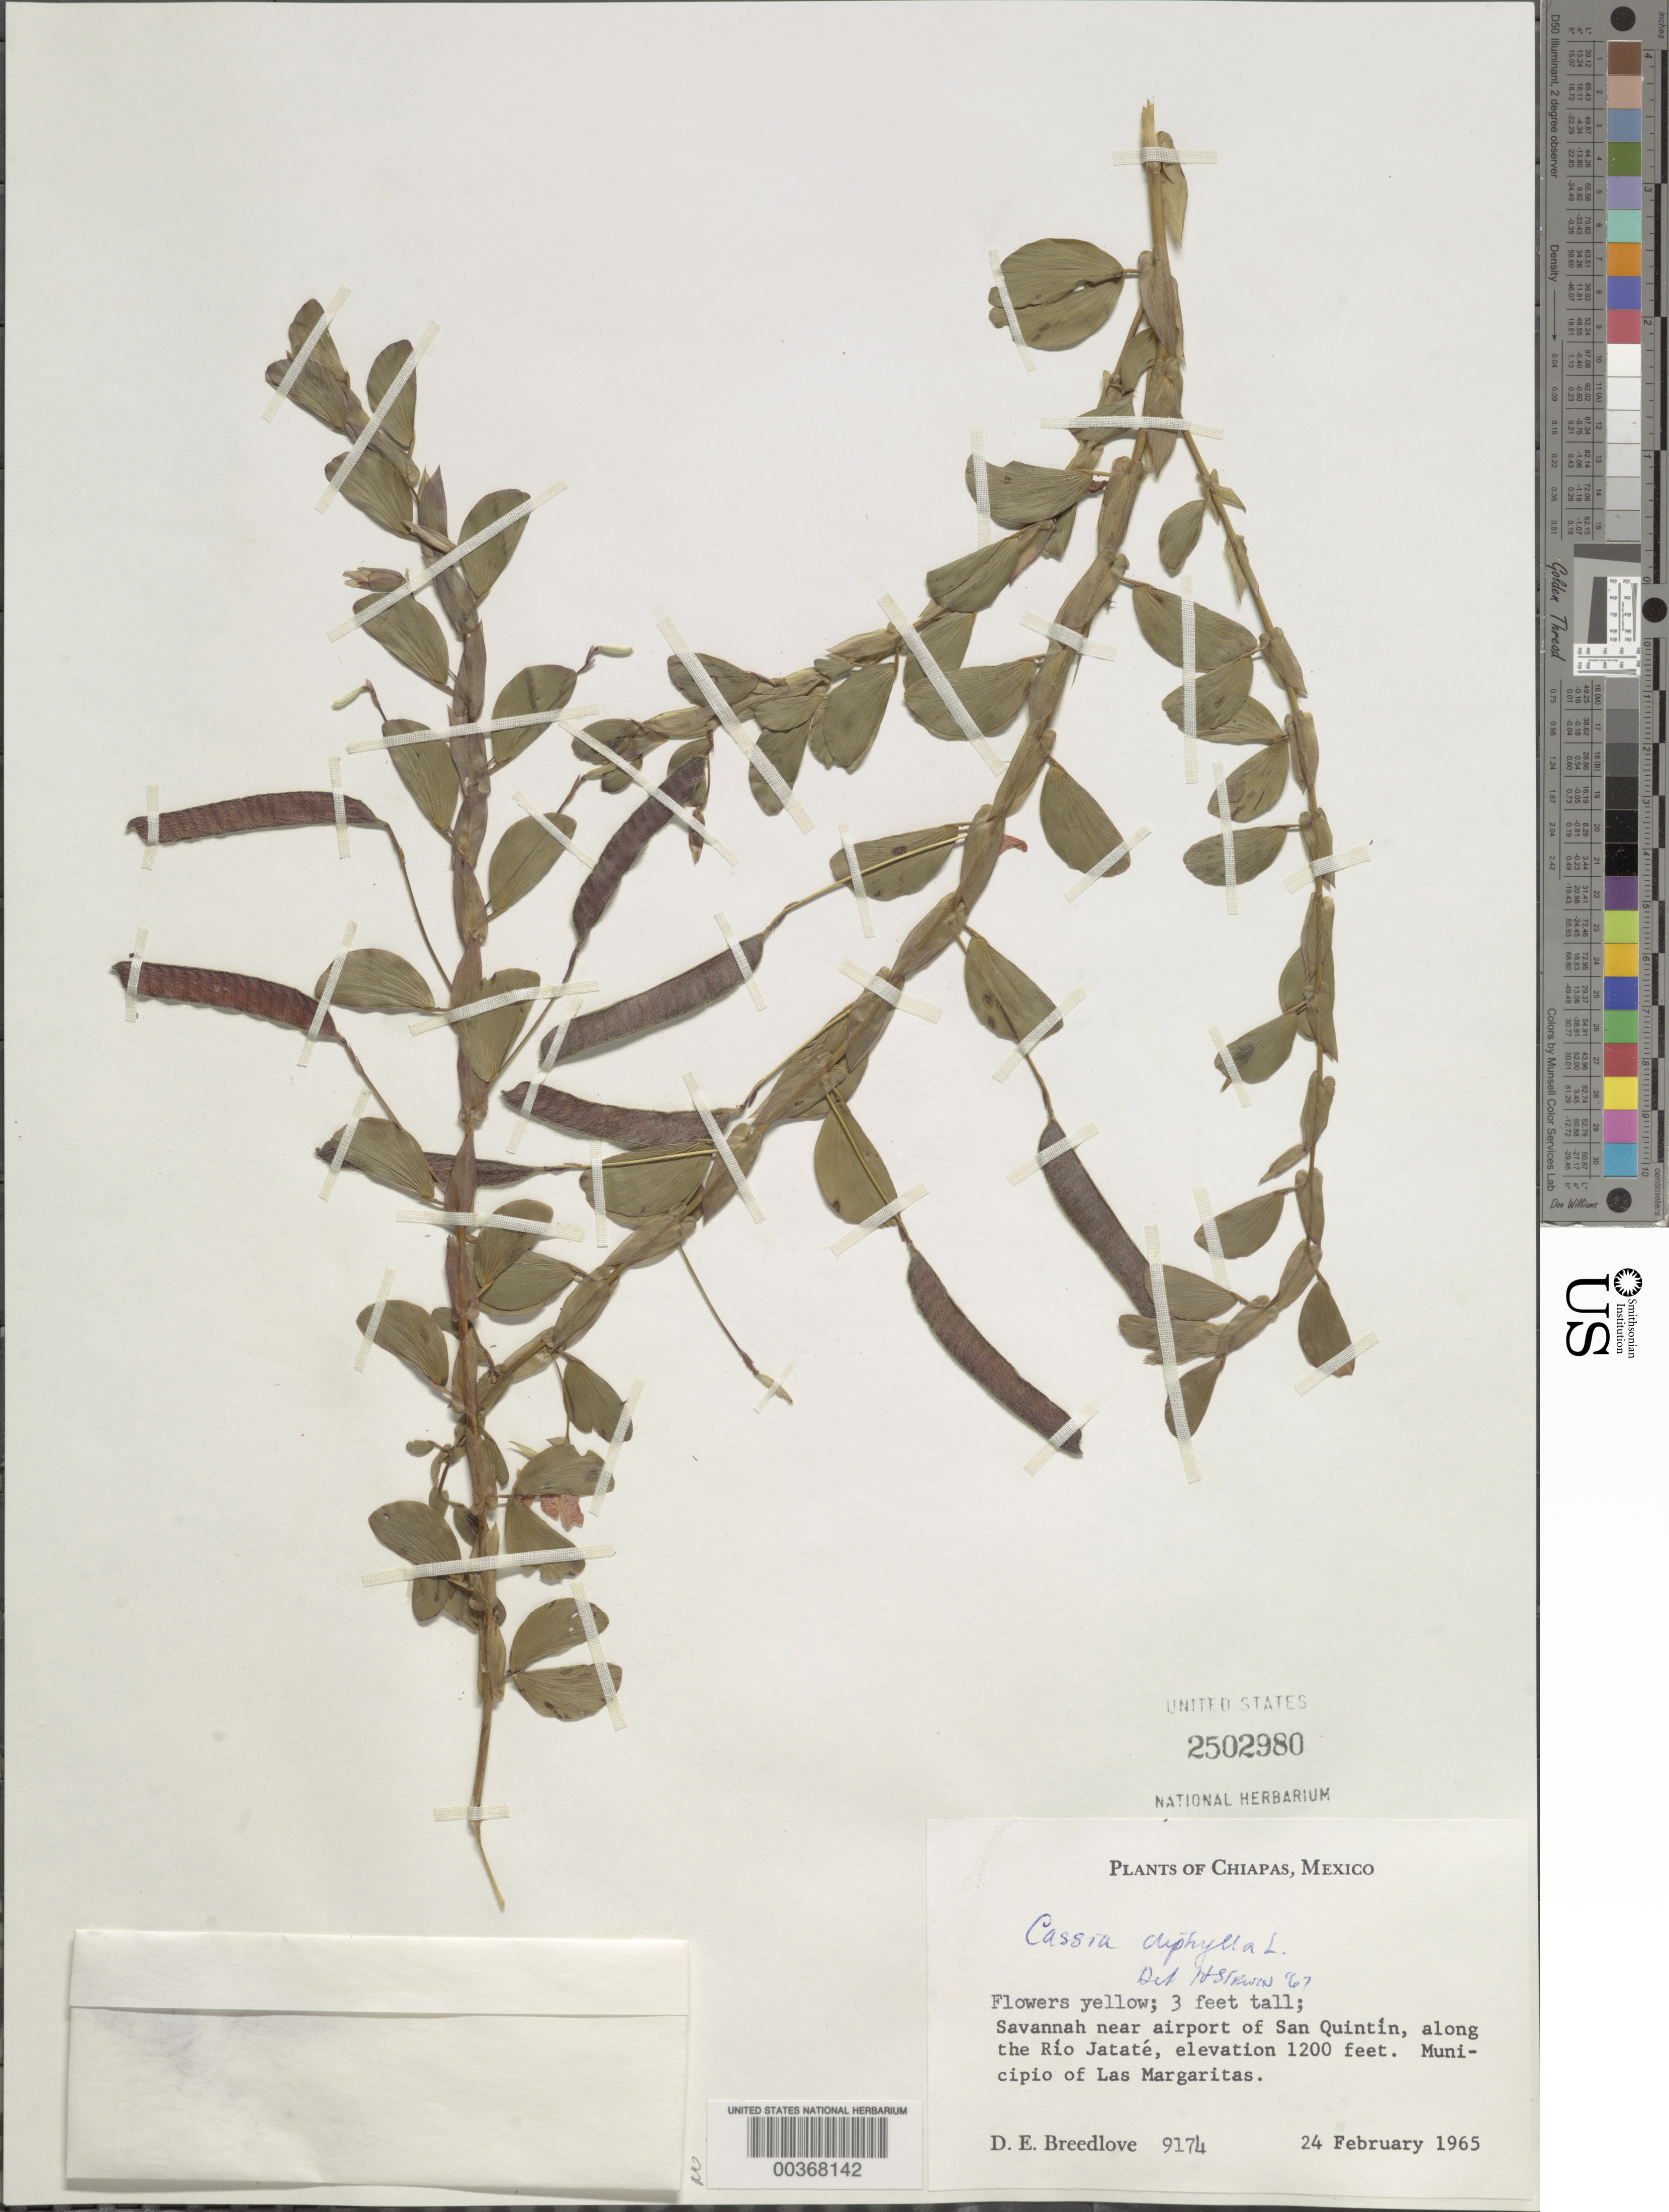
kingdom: Plantae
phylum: Tracheophyta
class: Magnoliopsida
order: Fabales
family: Fabaceae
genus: Chamaecrista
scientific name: Chamaecrista diphylla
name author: (L.) Greene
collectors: D. E. Breedlove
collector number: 9174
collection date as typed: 24 Feb 1965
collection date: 1965-02-24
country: Mexico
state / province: Chiapas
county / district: Margaritas, Las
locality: Near airport of San Quintin, along the Rio Jatate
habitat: Savanna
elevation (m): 366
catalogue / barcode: US 2502980